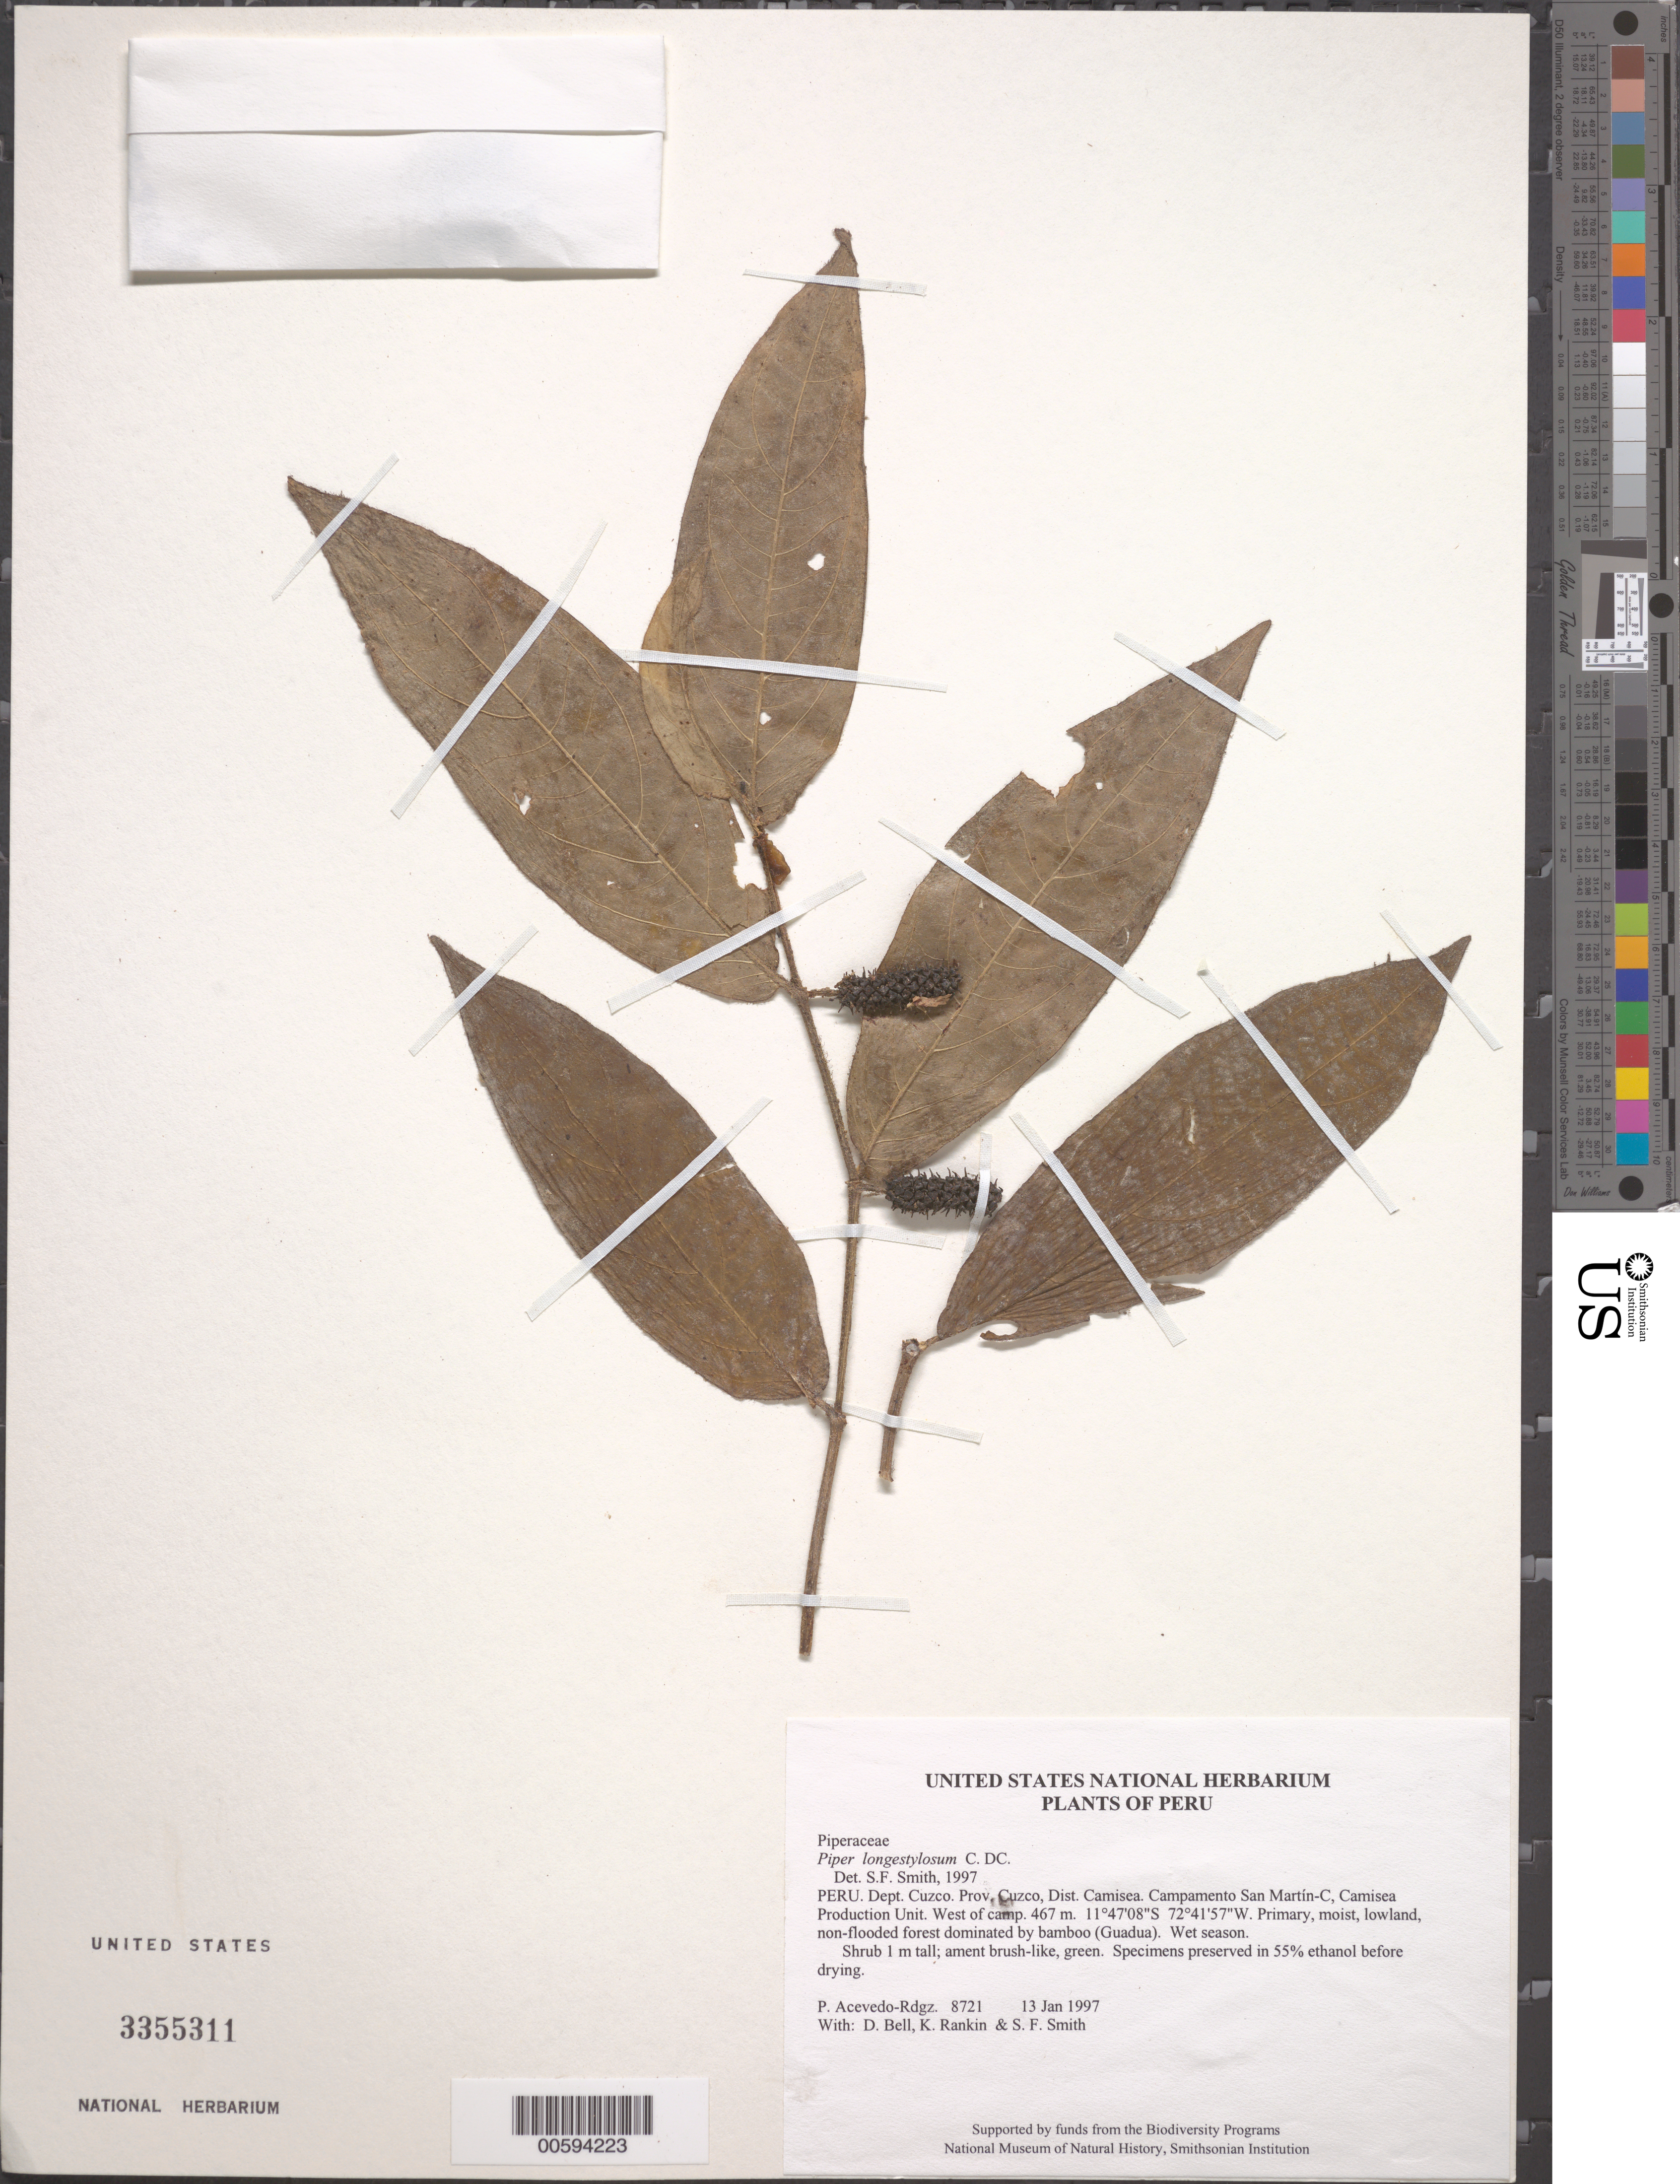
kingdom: Plantae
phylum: Tracheophyta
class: Magnoliopsida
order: Piperales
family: Piperaceae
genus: Piper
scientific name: Piper longestylosum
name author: C. DC.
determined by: Smith, Stephen F., (US), NMNH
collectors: P. Acevedo-Rodr., D. A. Bell, K. B. Rankin & S.F. Smith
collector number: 8721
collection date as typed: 13 Jan 1997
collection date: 1997-01-13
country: Peru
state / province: Cusco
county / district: Cusco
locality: Districto Camisea, Campamento San Martín-C, Camisea Production Unit. West of camp.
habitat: Primary, moist, lowland, non-flooded forest dominated by bamboo (Guadua). Wet season.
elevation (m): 467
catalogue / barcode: US 3355311